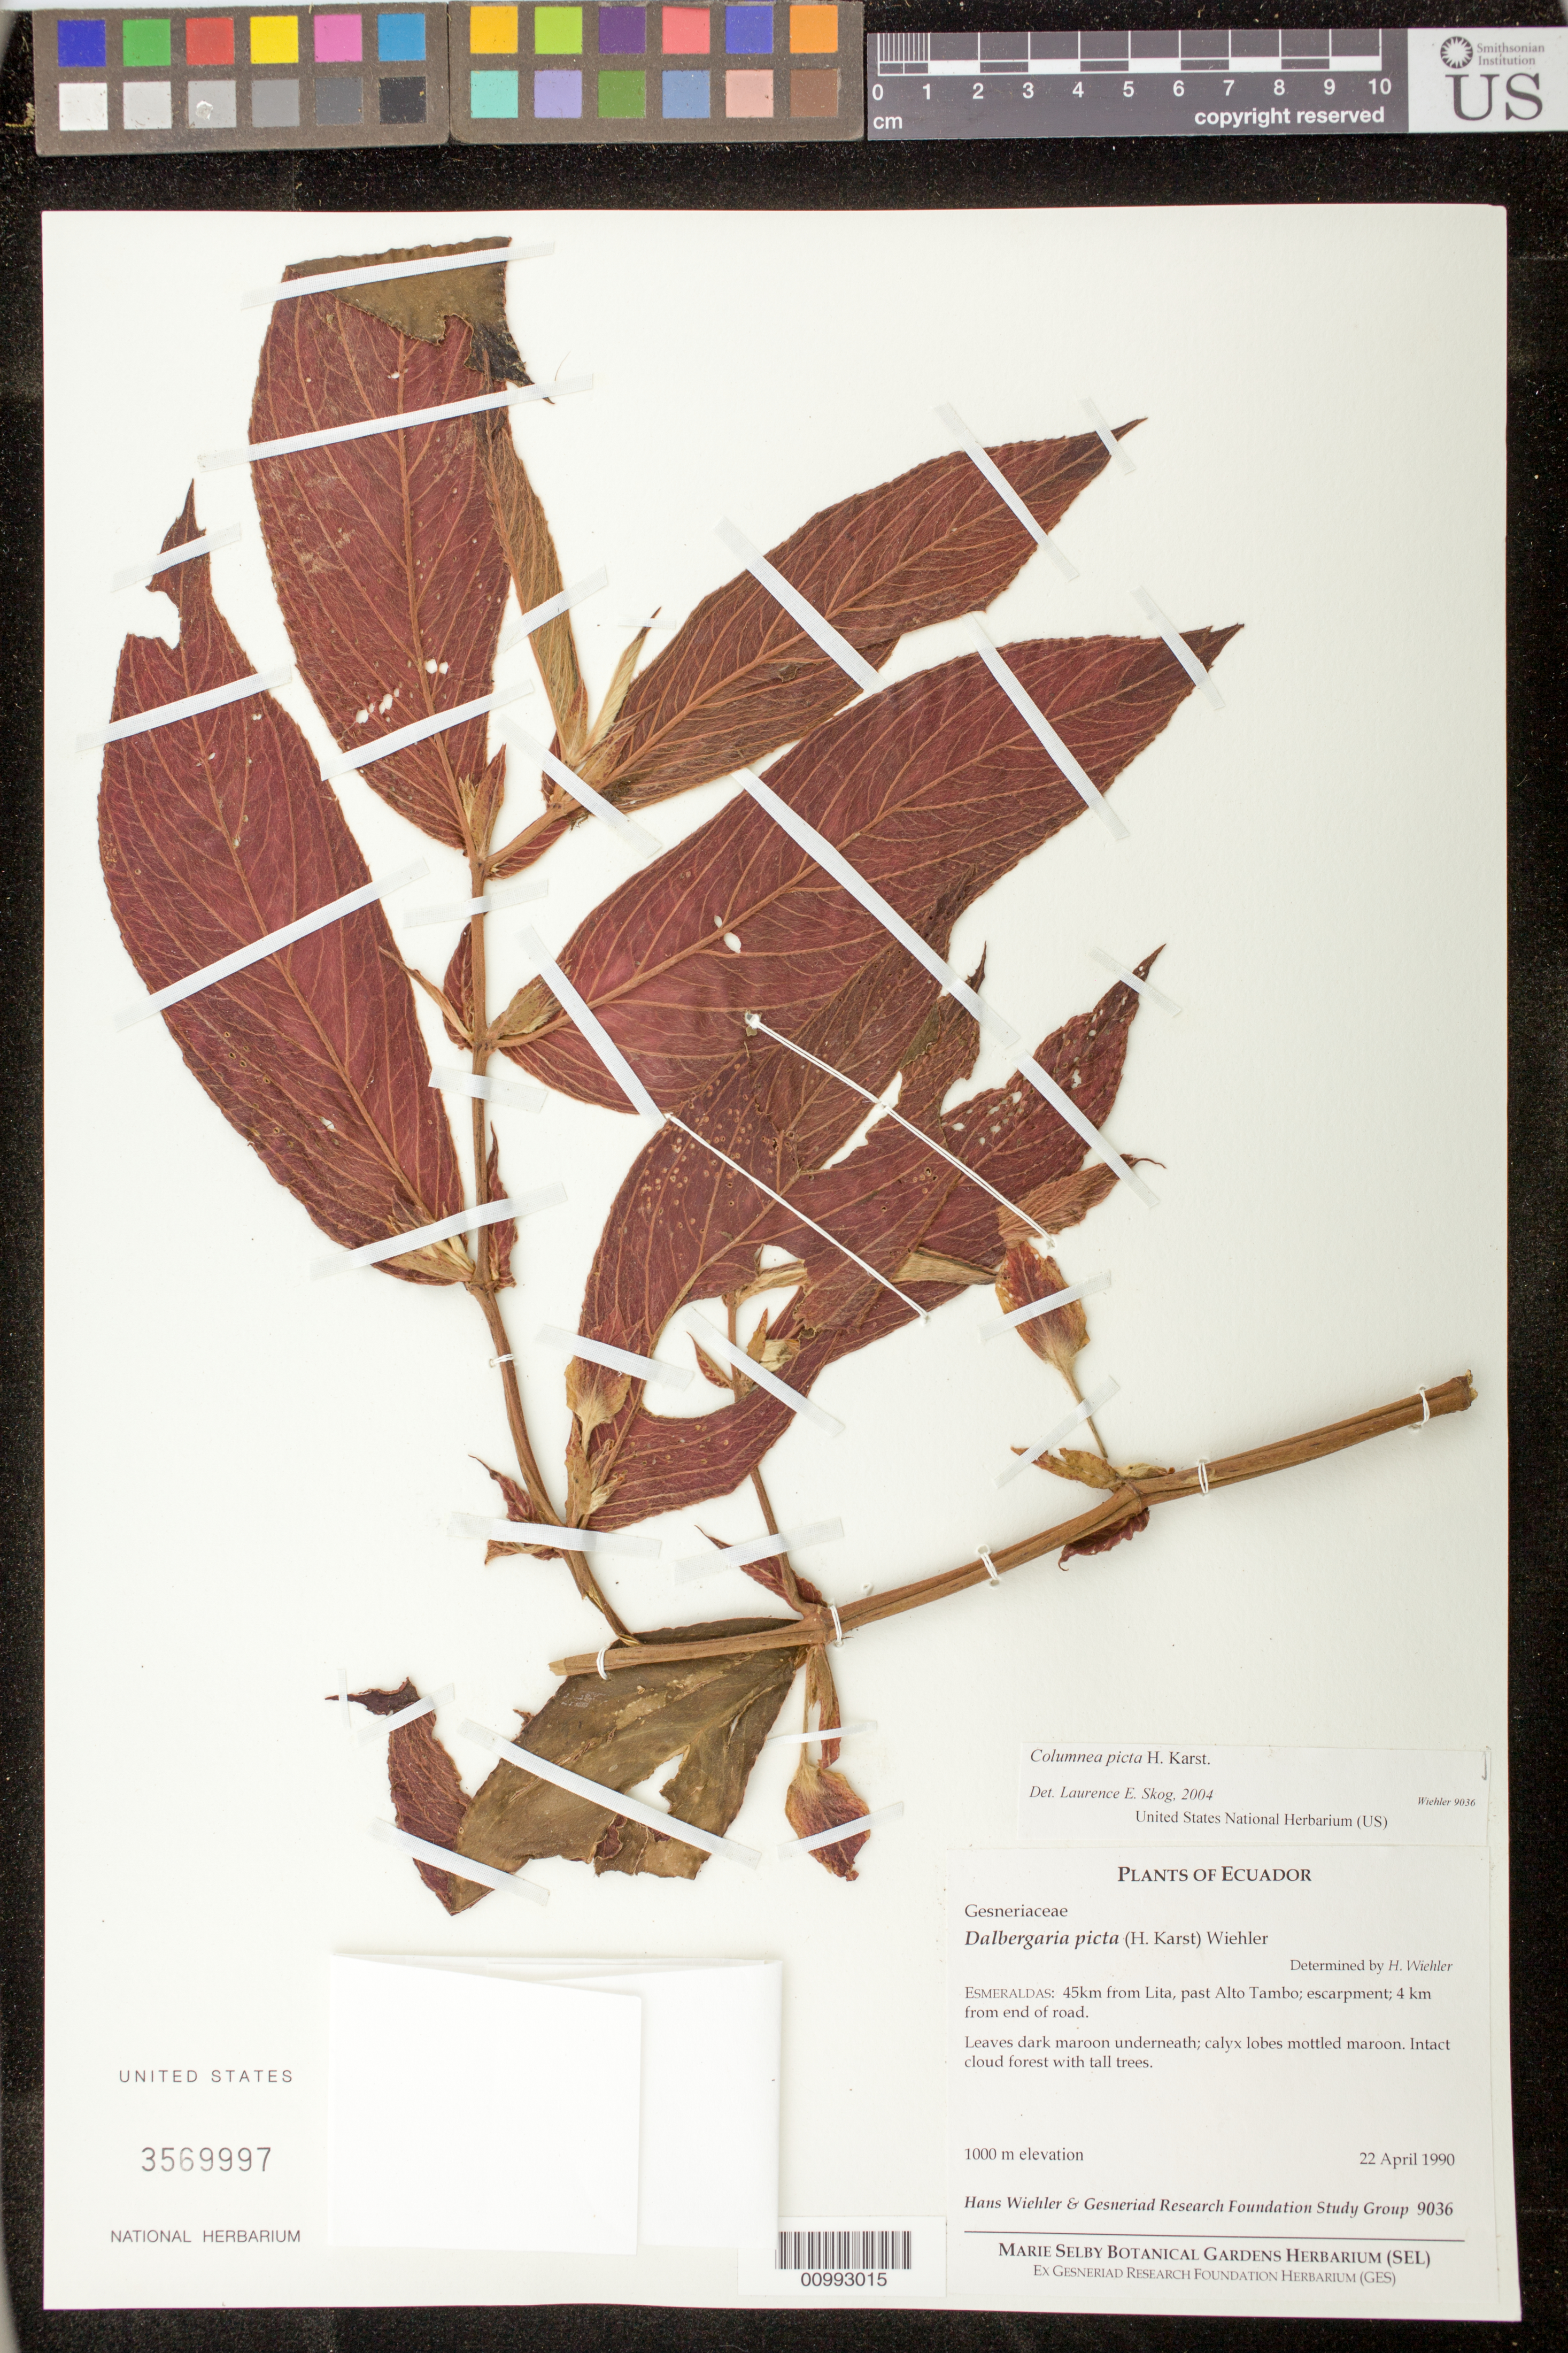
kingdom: Plantae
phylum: Tracheophyta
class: Magnoliopsida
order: Lamiales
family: Gesneriaceae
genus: Columnea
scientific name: Columnea karsteniana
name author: Singh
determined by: Skog, Laurence E.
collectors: H. J. Wiehler & GRF Study Group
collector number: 9036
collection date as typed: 22 Apr 1990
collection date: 1990-04-22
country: Ecuador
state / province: Esmeraldas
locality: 45km from Lita, past Alto Tambo; escarpment; 4 km from end of road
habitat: Intact cloud forest with tall trees.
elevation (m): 1000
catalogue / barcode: US 3569997